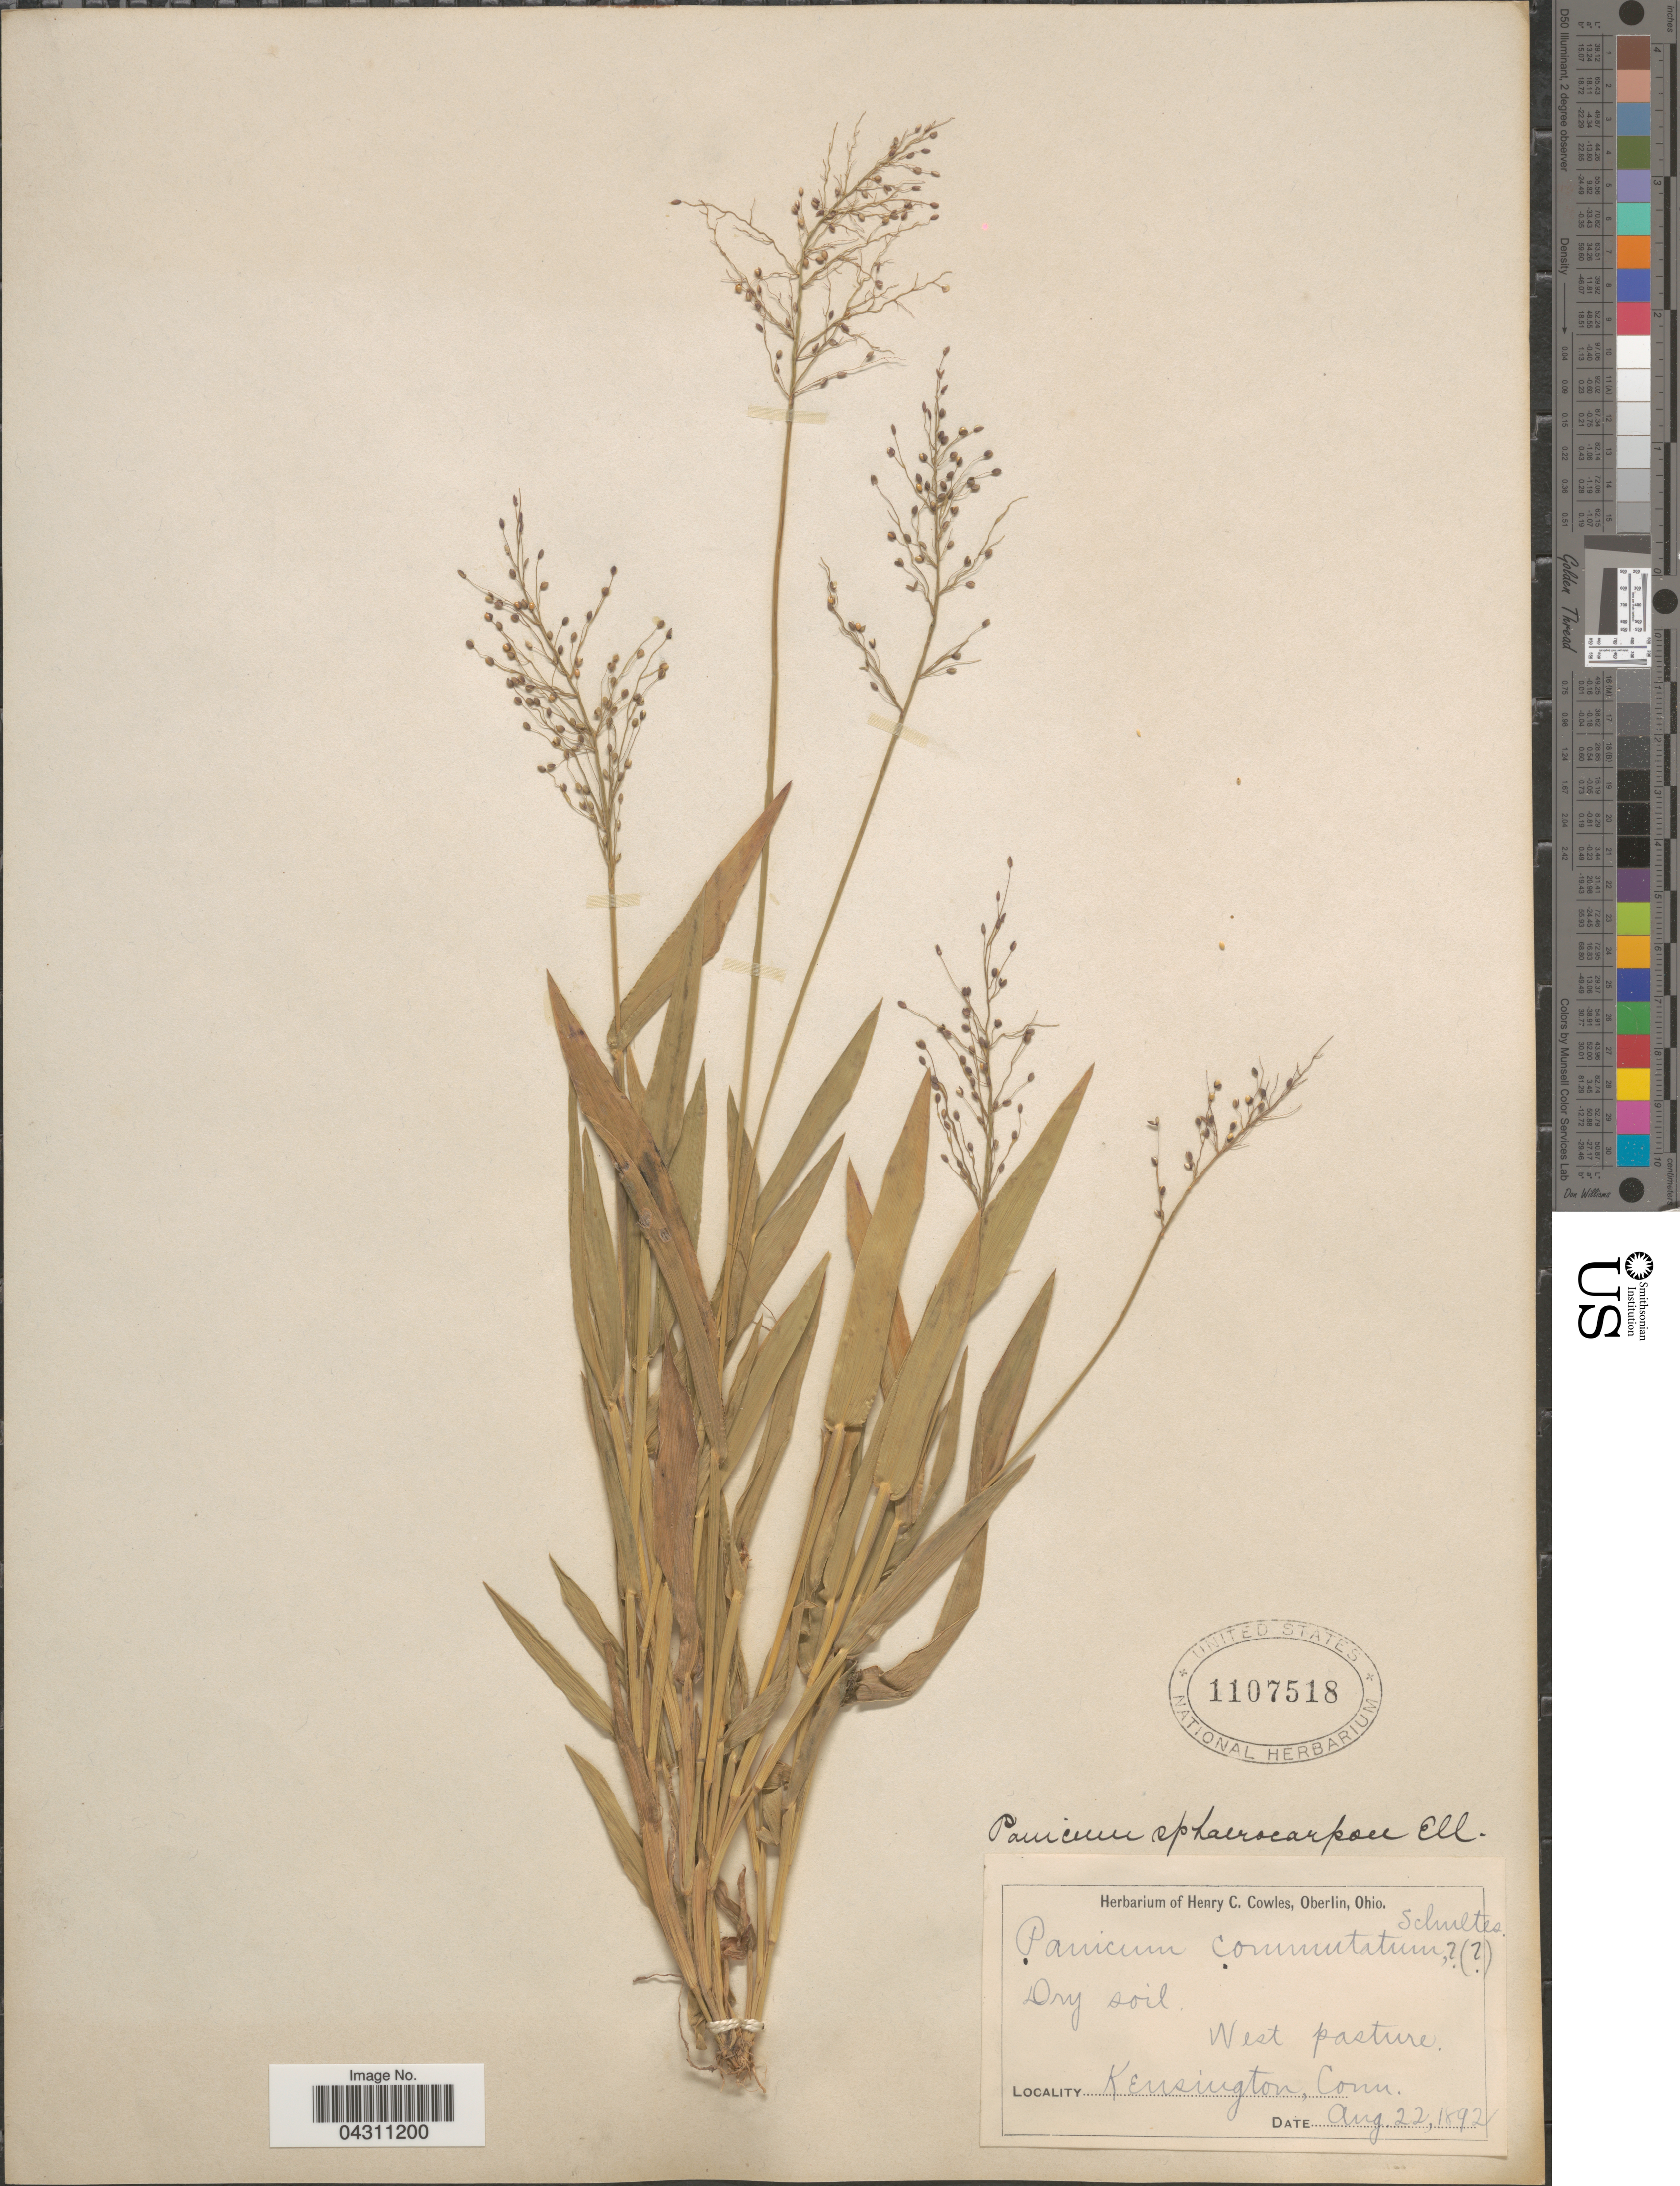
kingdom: Plantae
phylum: Tracheophyta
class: Liliopsida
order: Poales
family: Poaceae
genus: Dichanthelium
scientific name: Dichanthelium sphaerocarpon var. sphaerocarpon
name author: (Elliott) Gould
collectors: Ex herb. C. Cowles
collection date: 1892-08-22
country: United States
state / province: Connecticut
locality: Wet pasture. Kensington.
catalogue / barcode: US 1107518